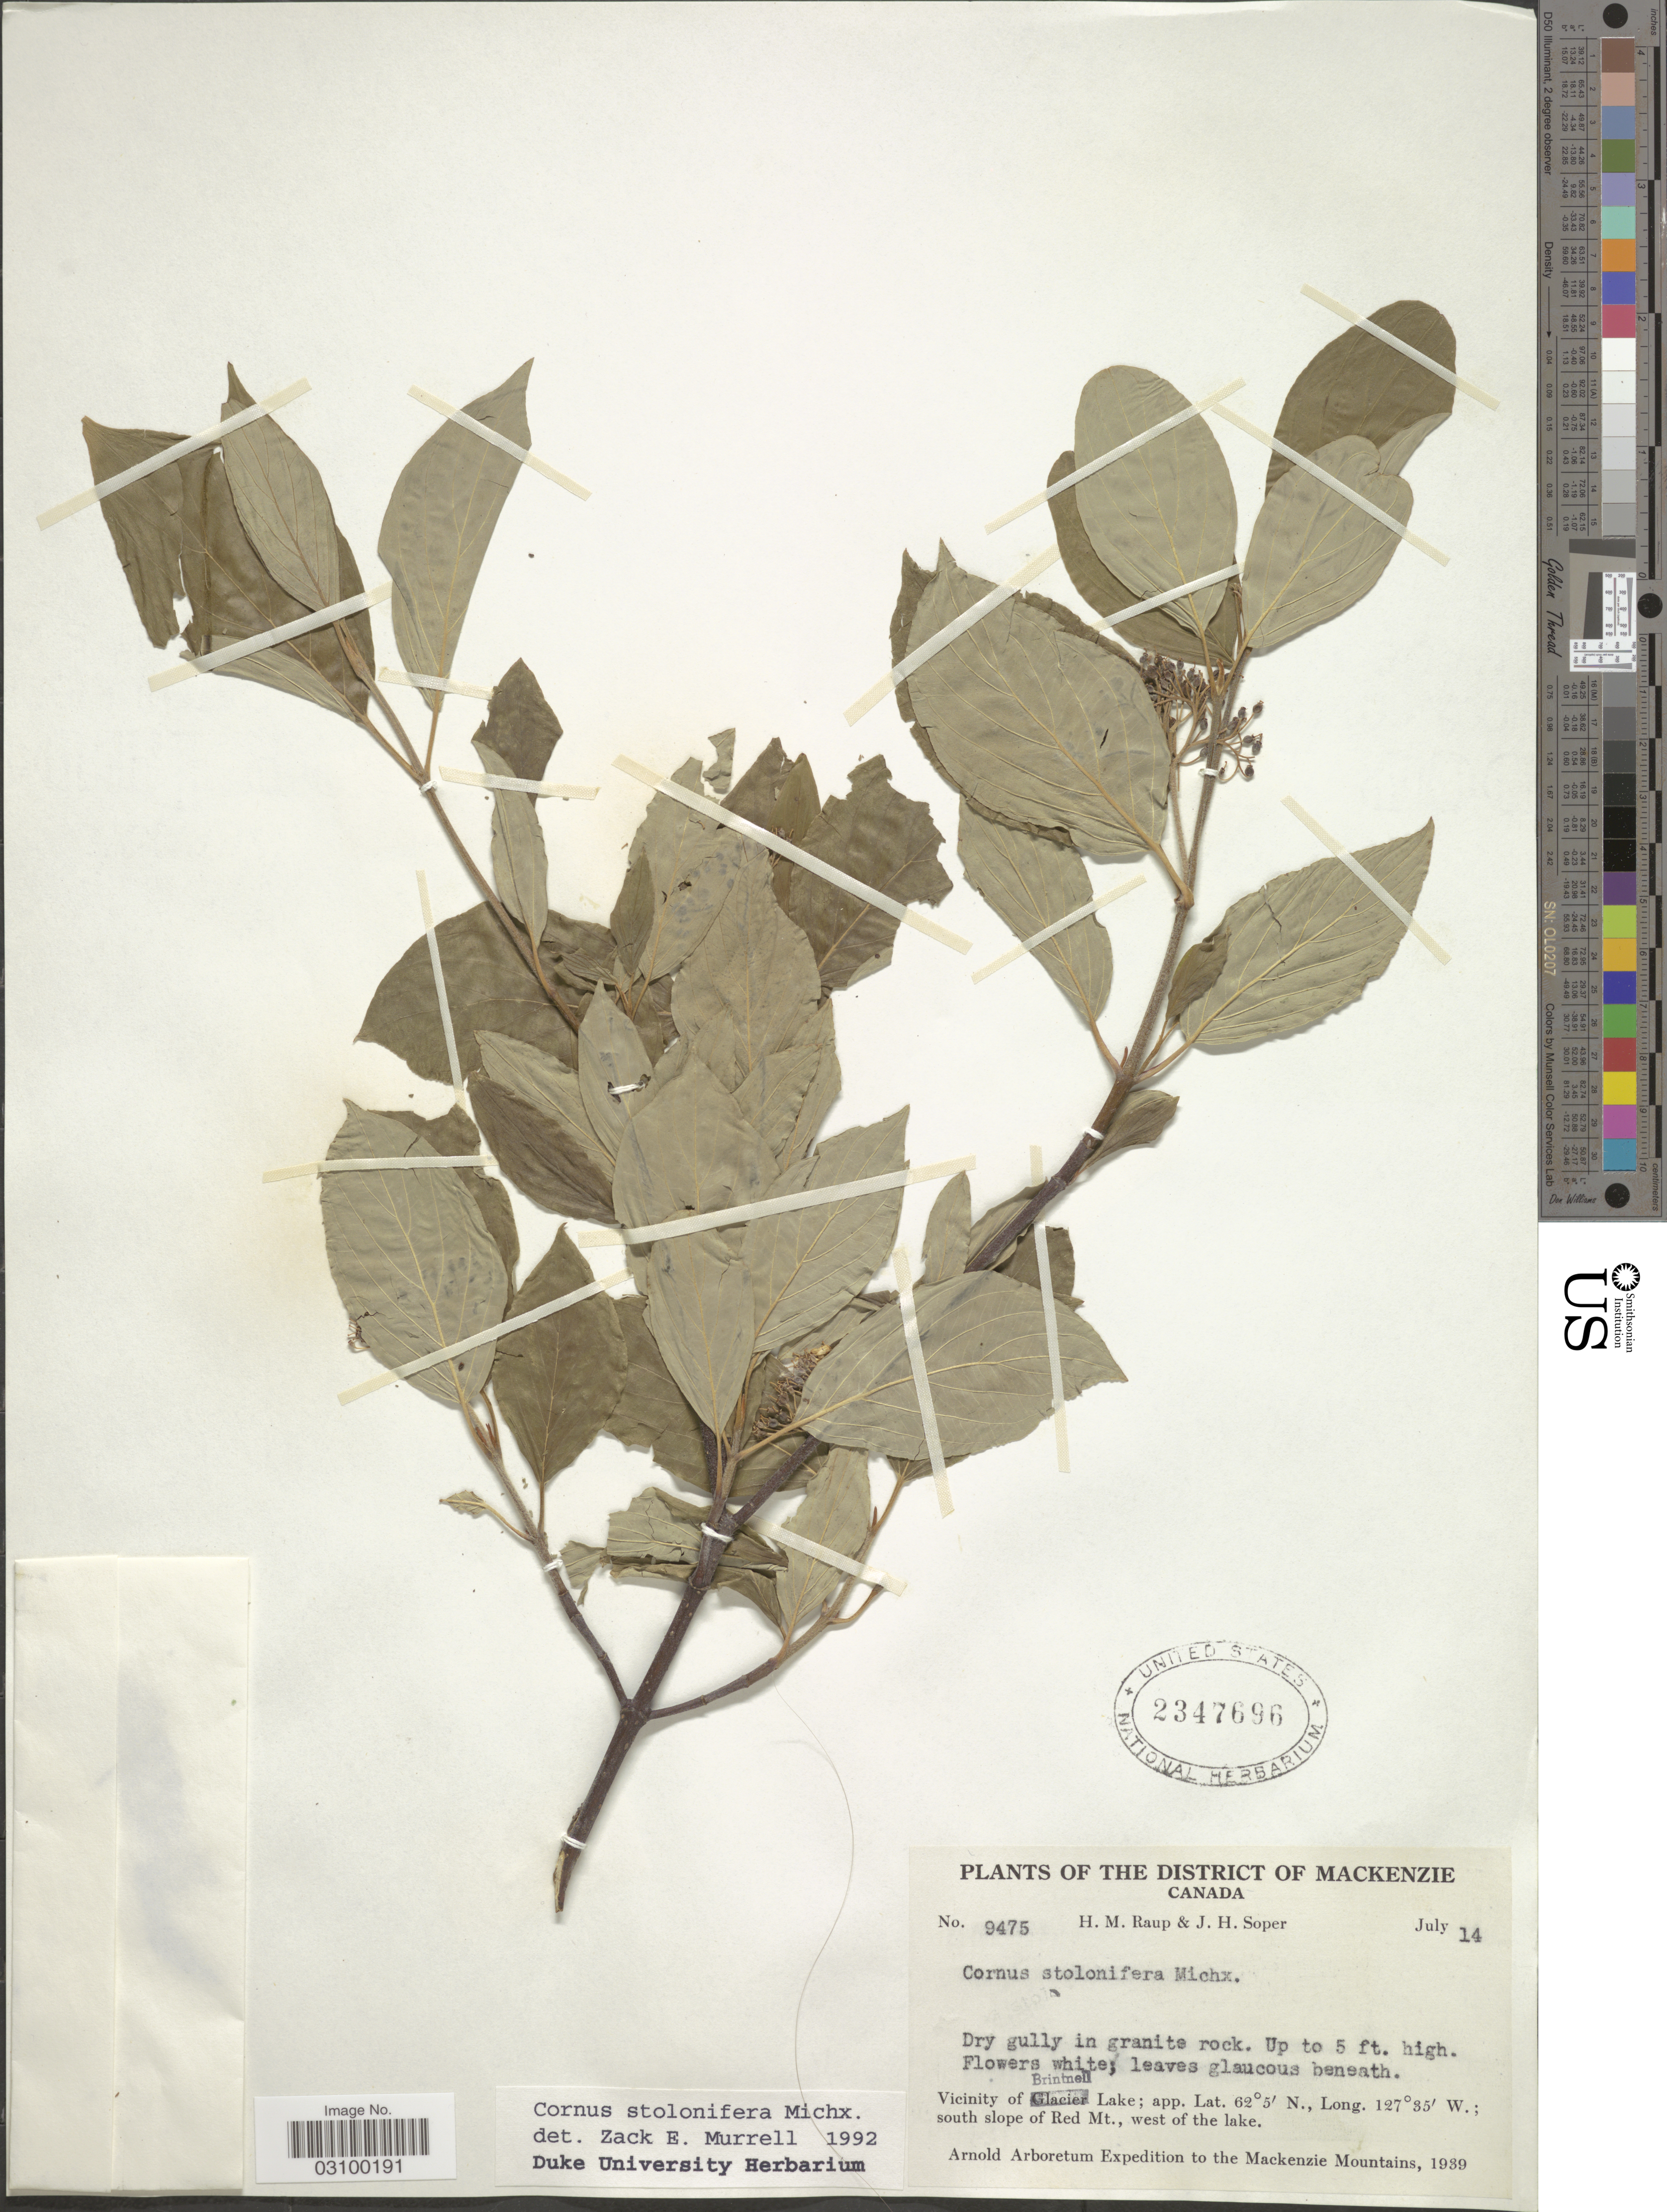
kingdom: Plantae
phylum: Tracheophyta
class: Magnoliopsida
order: Cornales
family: Cornaceae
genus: Cornus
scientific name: Cornus sericea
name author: L.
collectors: H. Raup & J. H. Soper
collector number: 9475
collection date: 1939-07-14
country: Canada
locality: The District of Mackenzie. Vicinity of Brintnell Lake; south slope of Red Mt., west of the lake. Mackenzie Mountains.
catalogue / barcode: US 2347696